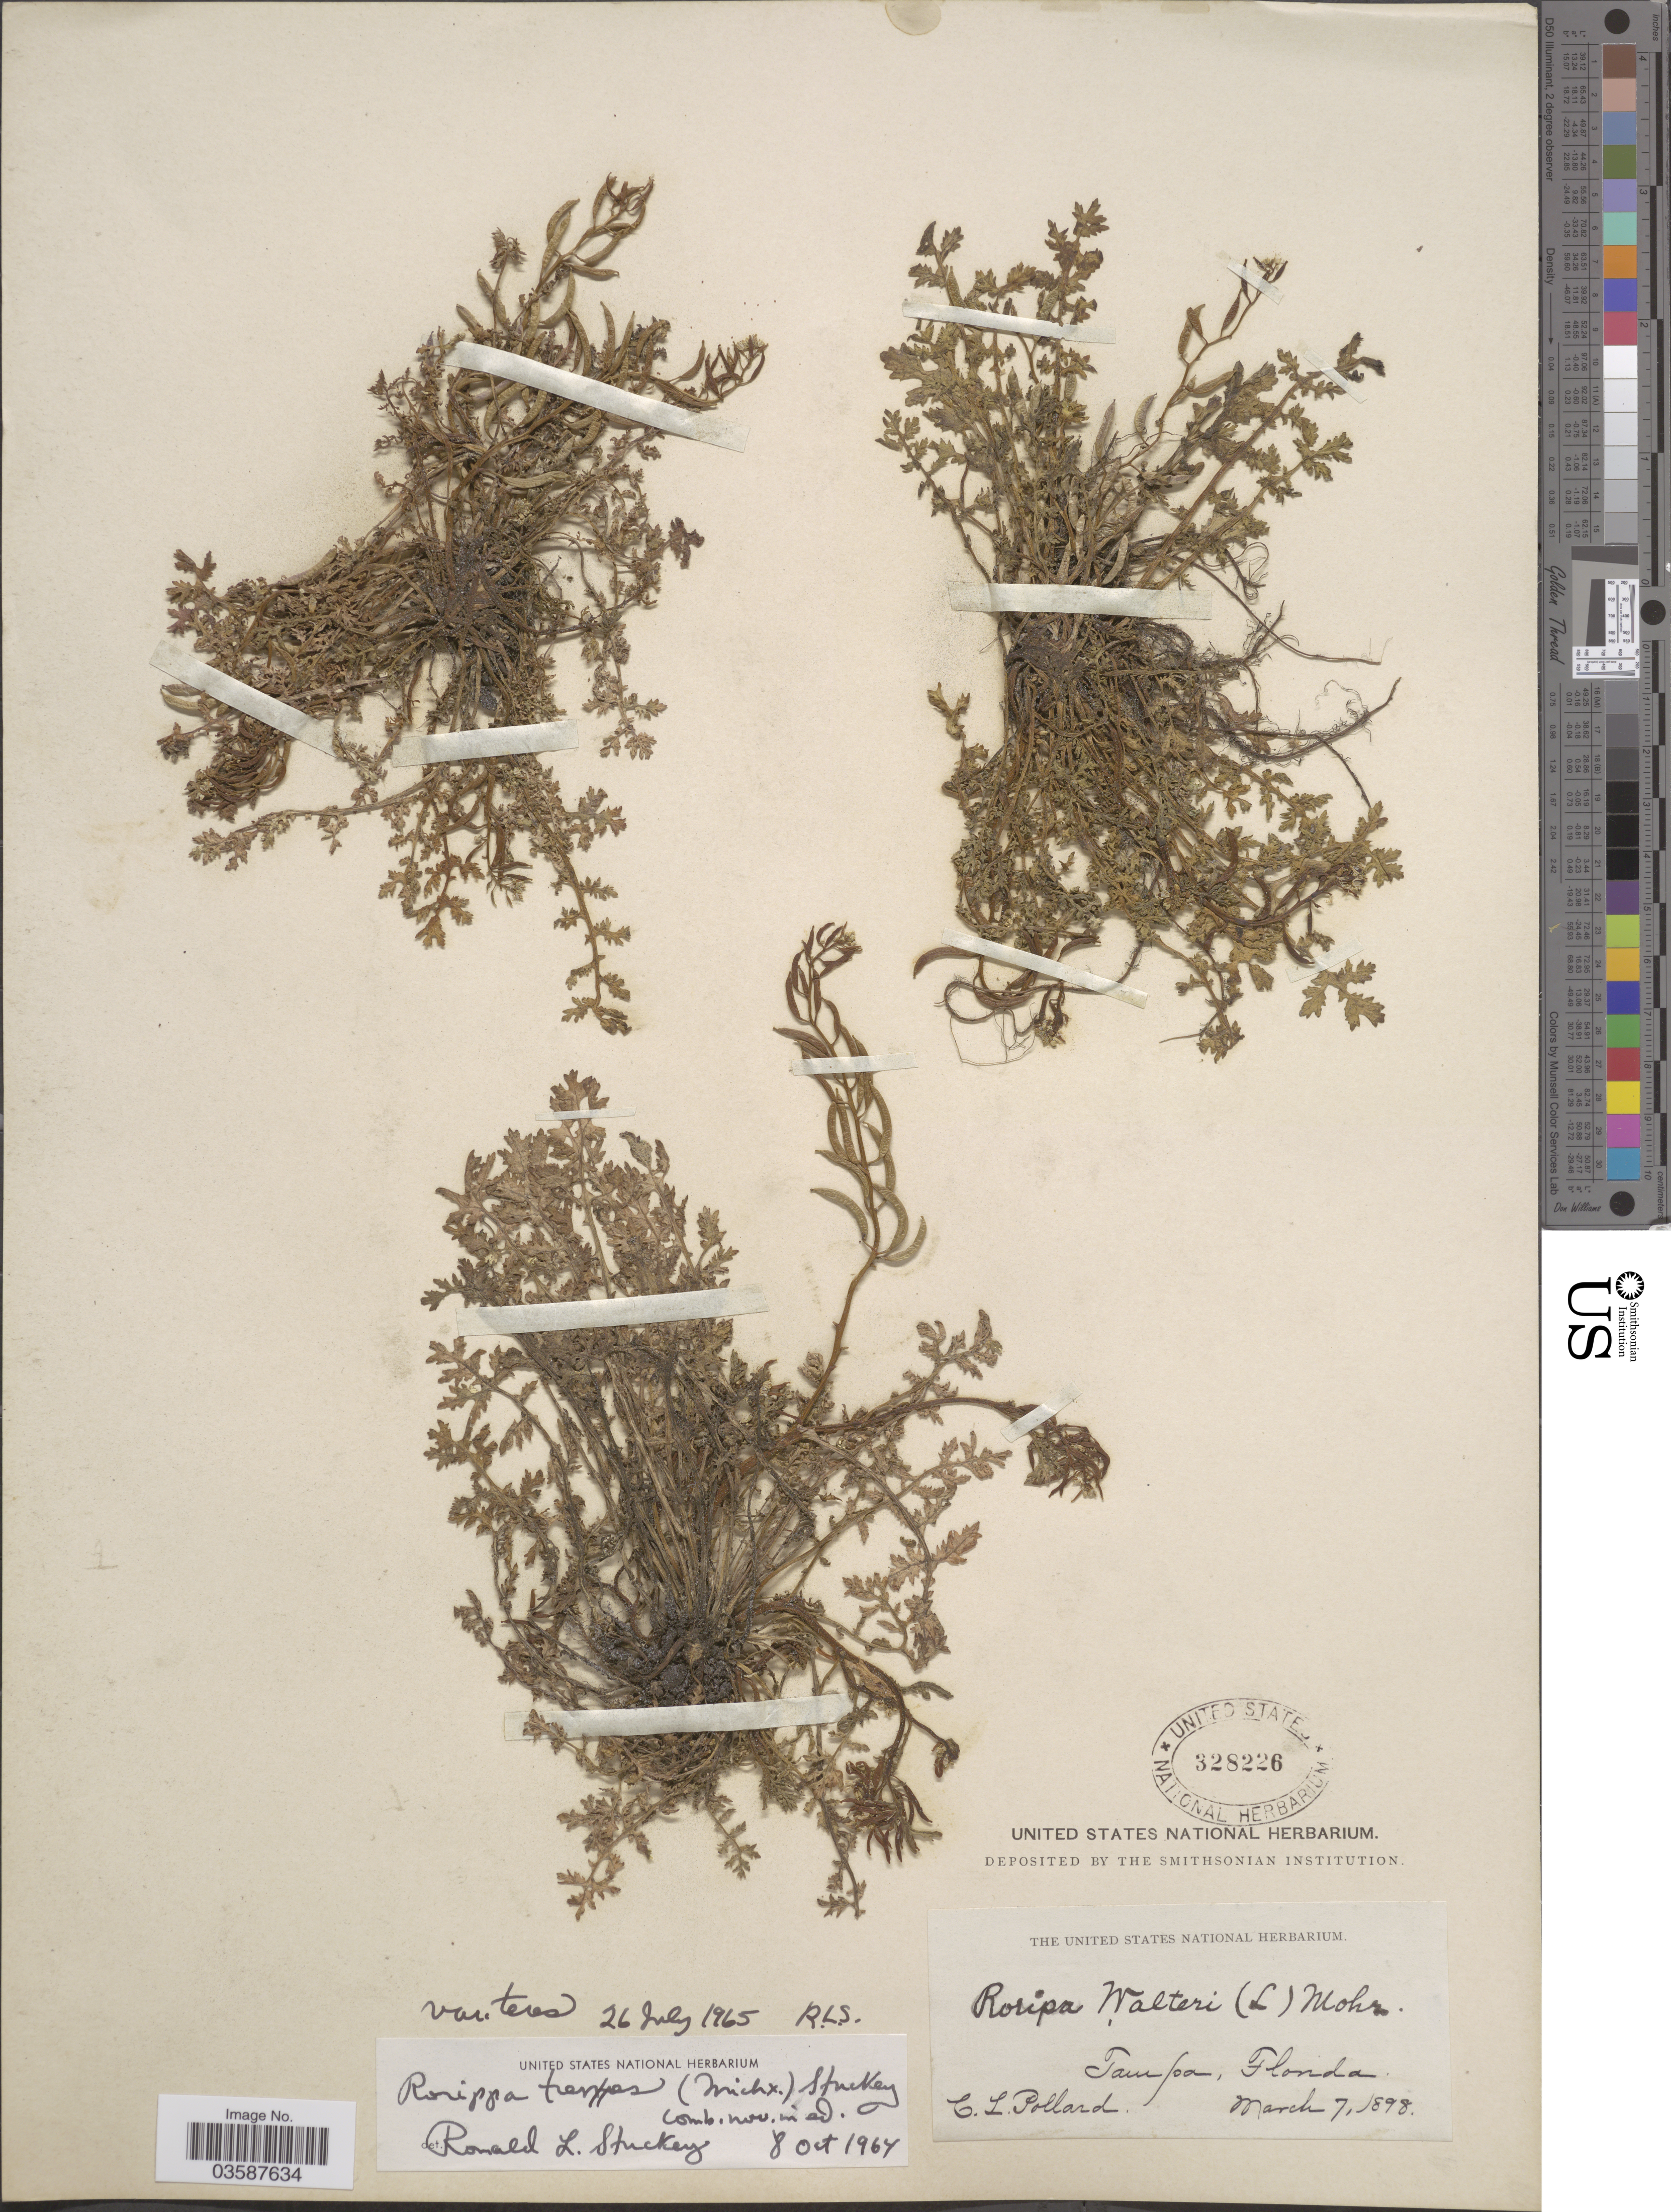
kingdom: Plantae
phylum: Tracheophyta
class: Magnoliopsida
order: Brassicales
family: Brassicaceae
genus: Rorippa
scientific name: Rorippa teres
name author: (Michx.) Stuckey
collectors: C. L. Pollard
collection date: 1898-03-07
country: United States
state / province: Florida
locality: Tampa.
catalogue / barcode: US 328226